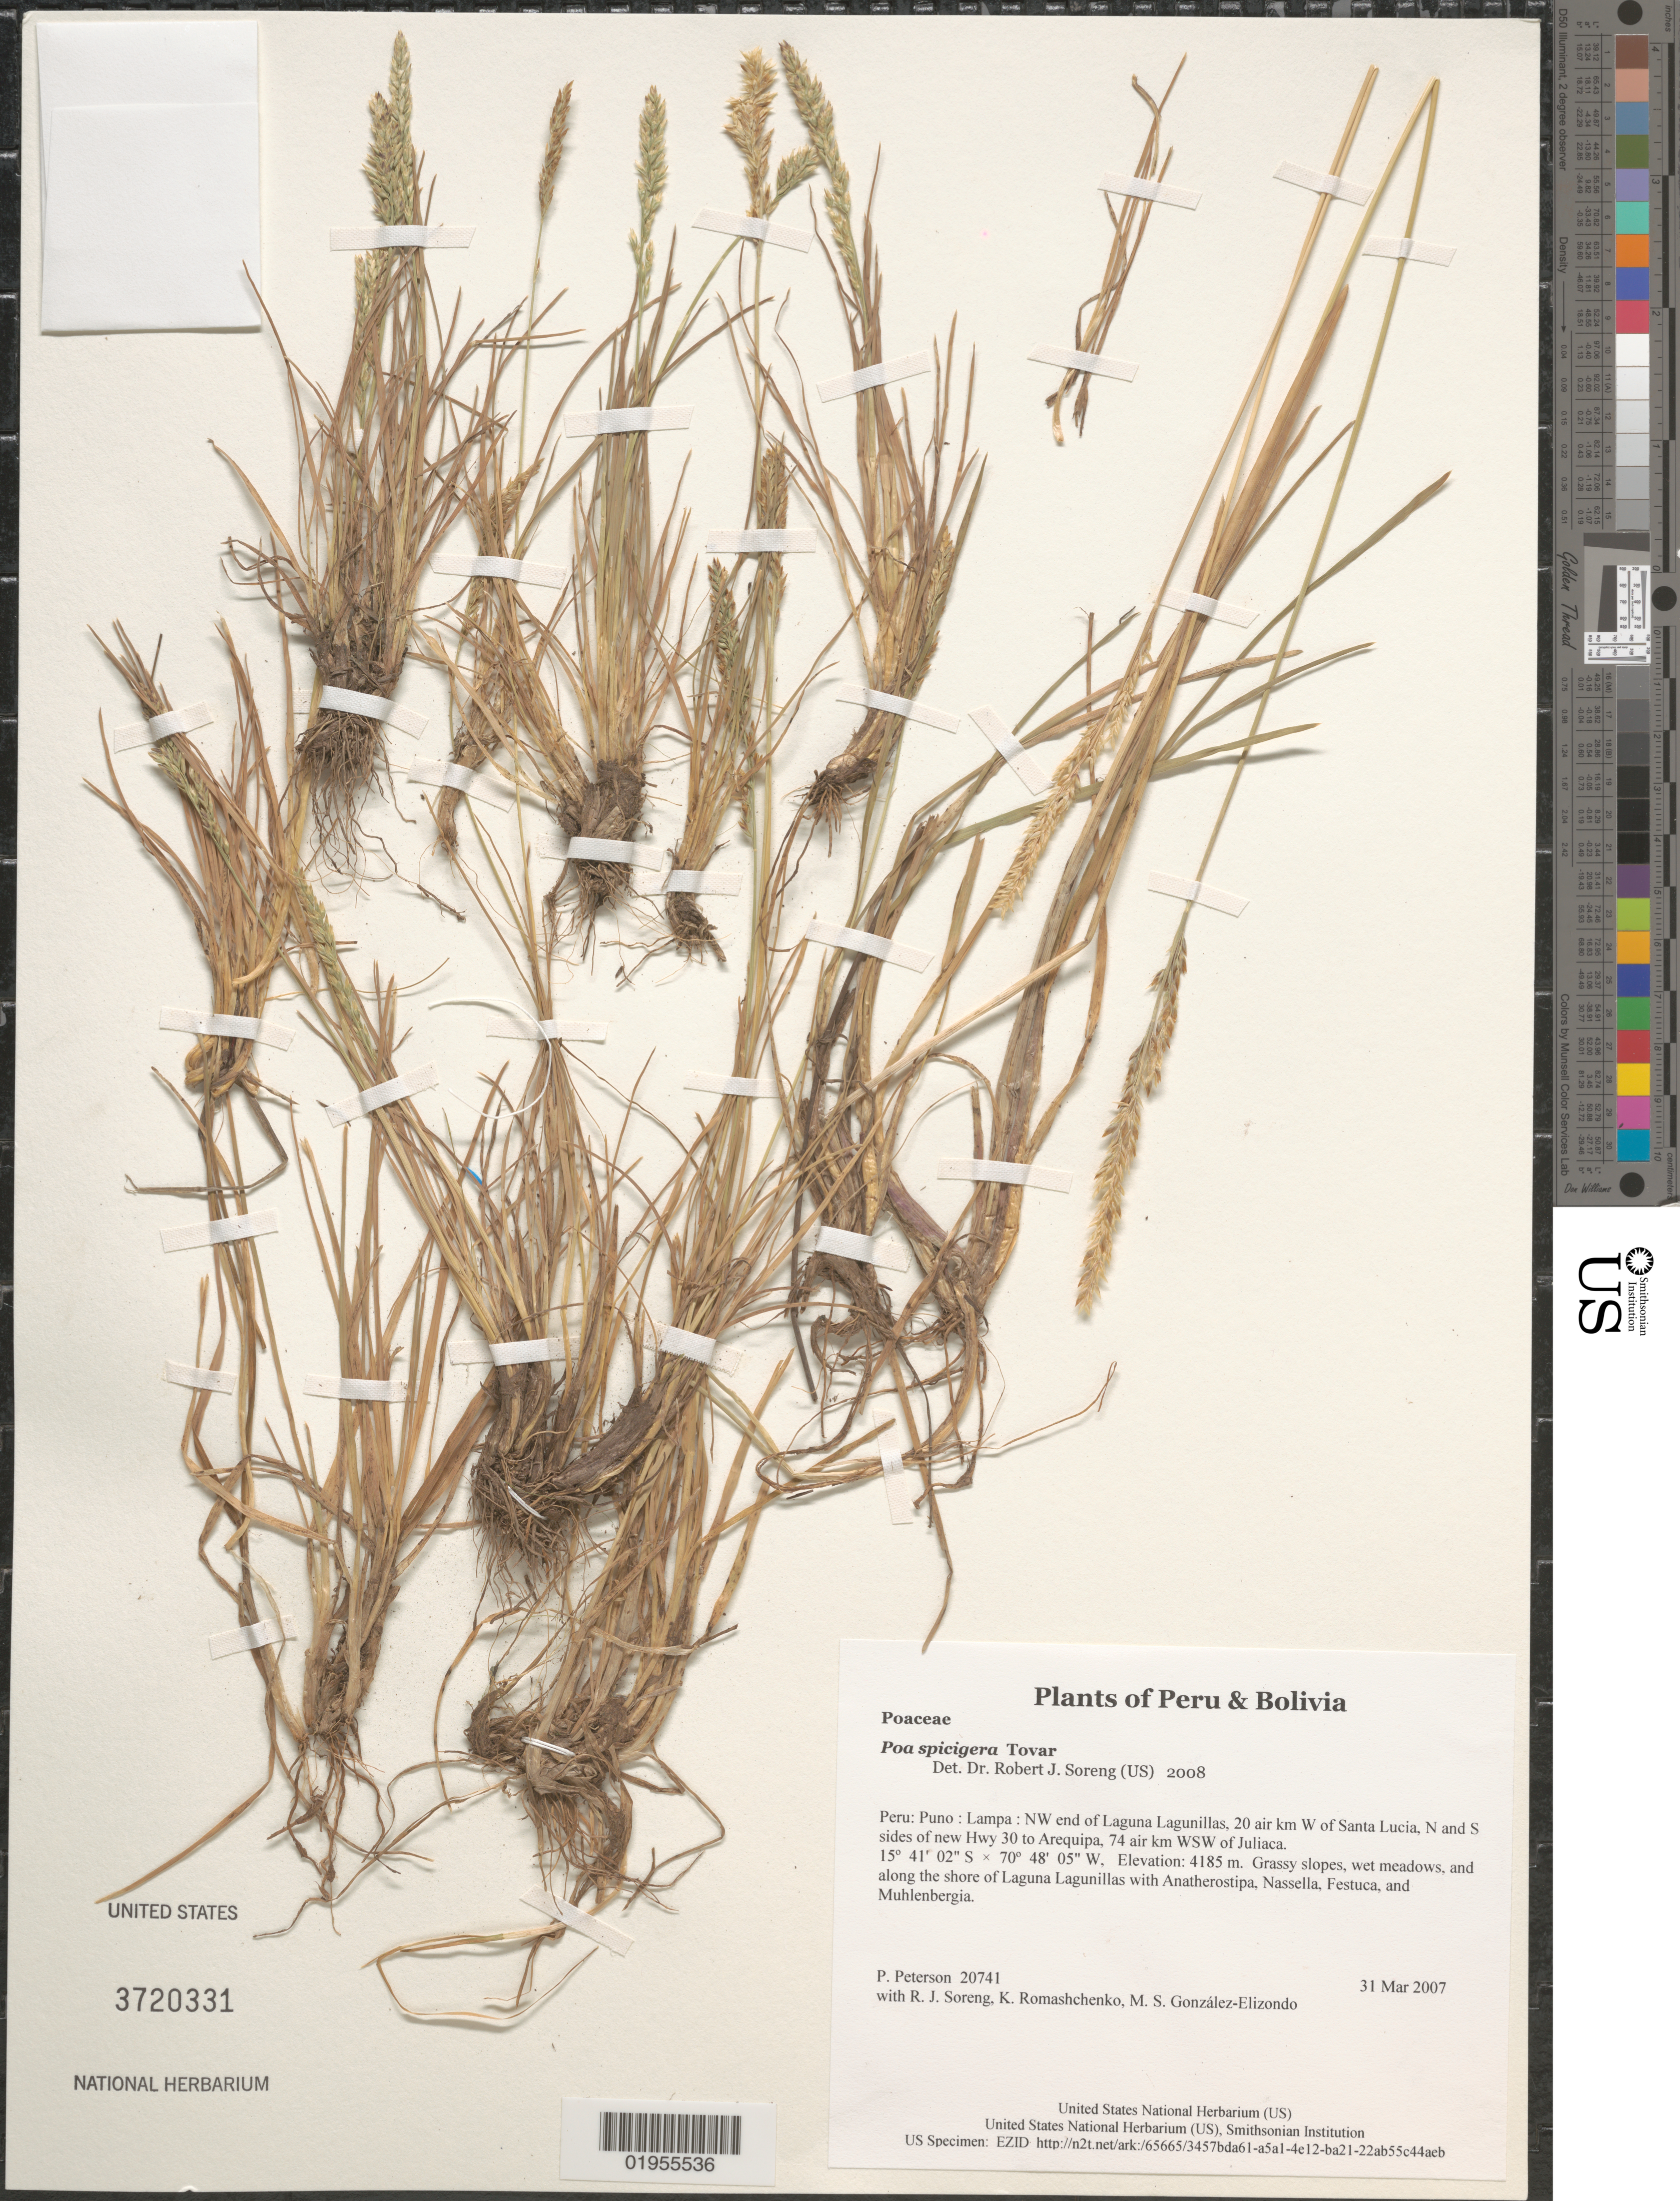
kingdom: Plantae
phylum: Tracheophyta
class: Liliopsida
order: Poales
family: Poaceae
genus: Poa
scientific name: Poa spicigera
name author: Tovar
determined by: Soreng, Robert J., Research Associate (BOT), Smithsonian Institution - National Museum of Natural History (UNITED STATES)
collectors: P. M. Peterson, R. J. Soreng, K. Romashchenko & M. S. González-Elizondo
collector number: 20741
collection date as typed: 31 Mar 2007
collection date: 2007-03-31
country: Peru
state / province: Puno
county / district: Lampa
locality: NW end of Laguna Lagunillas, 20 air km W of Santa Lucia, N and S sides of new Hwy 30 to Arequipa, 74 air km WSW of Juliaca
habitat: Grassy slopes, wet meadows, and along the shore of Laguna Lagunillas with Anatherostipa, Nassella, Festuca, and Muhlenbergia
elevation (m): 4185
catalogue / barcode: US 3720331